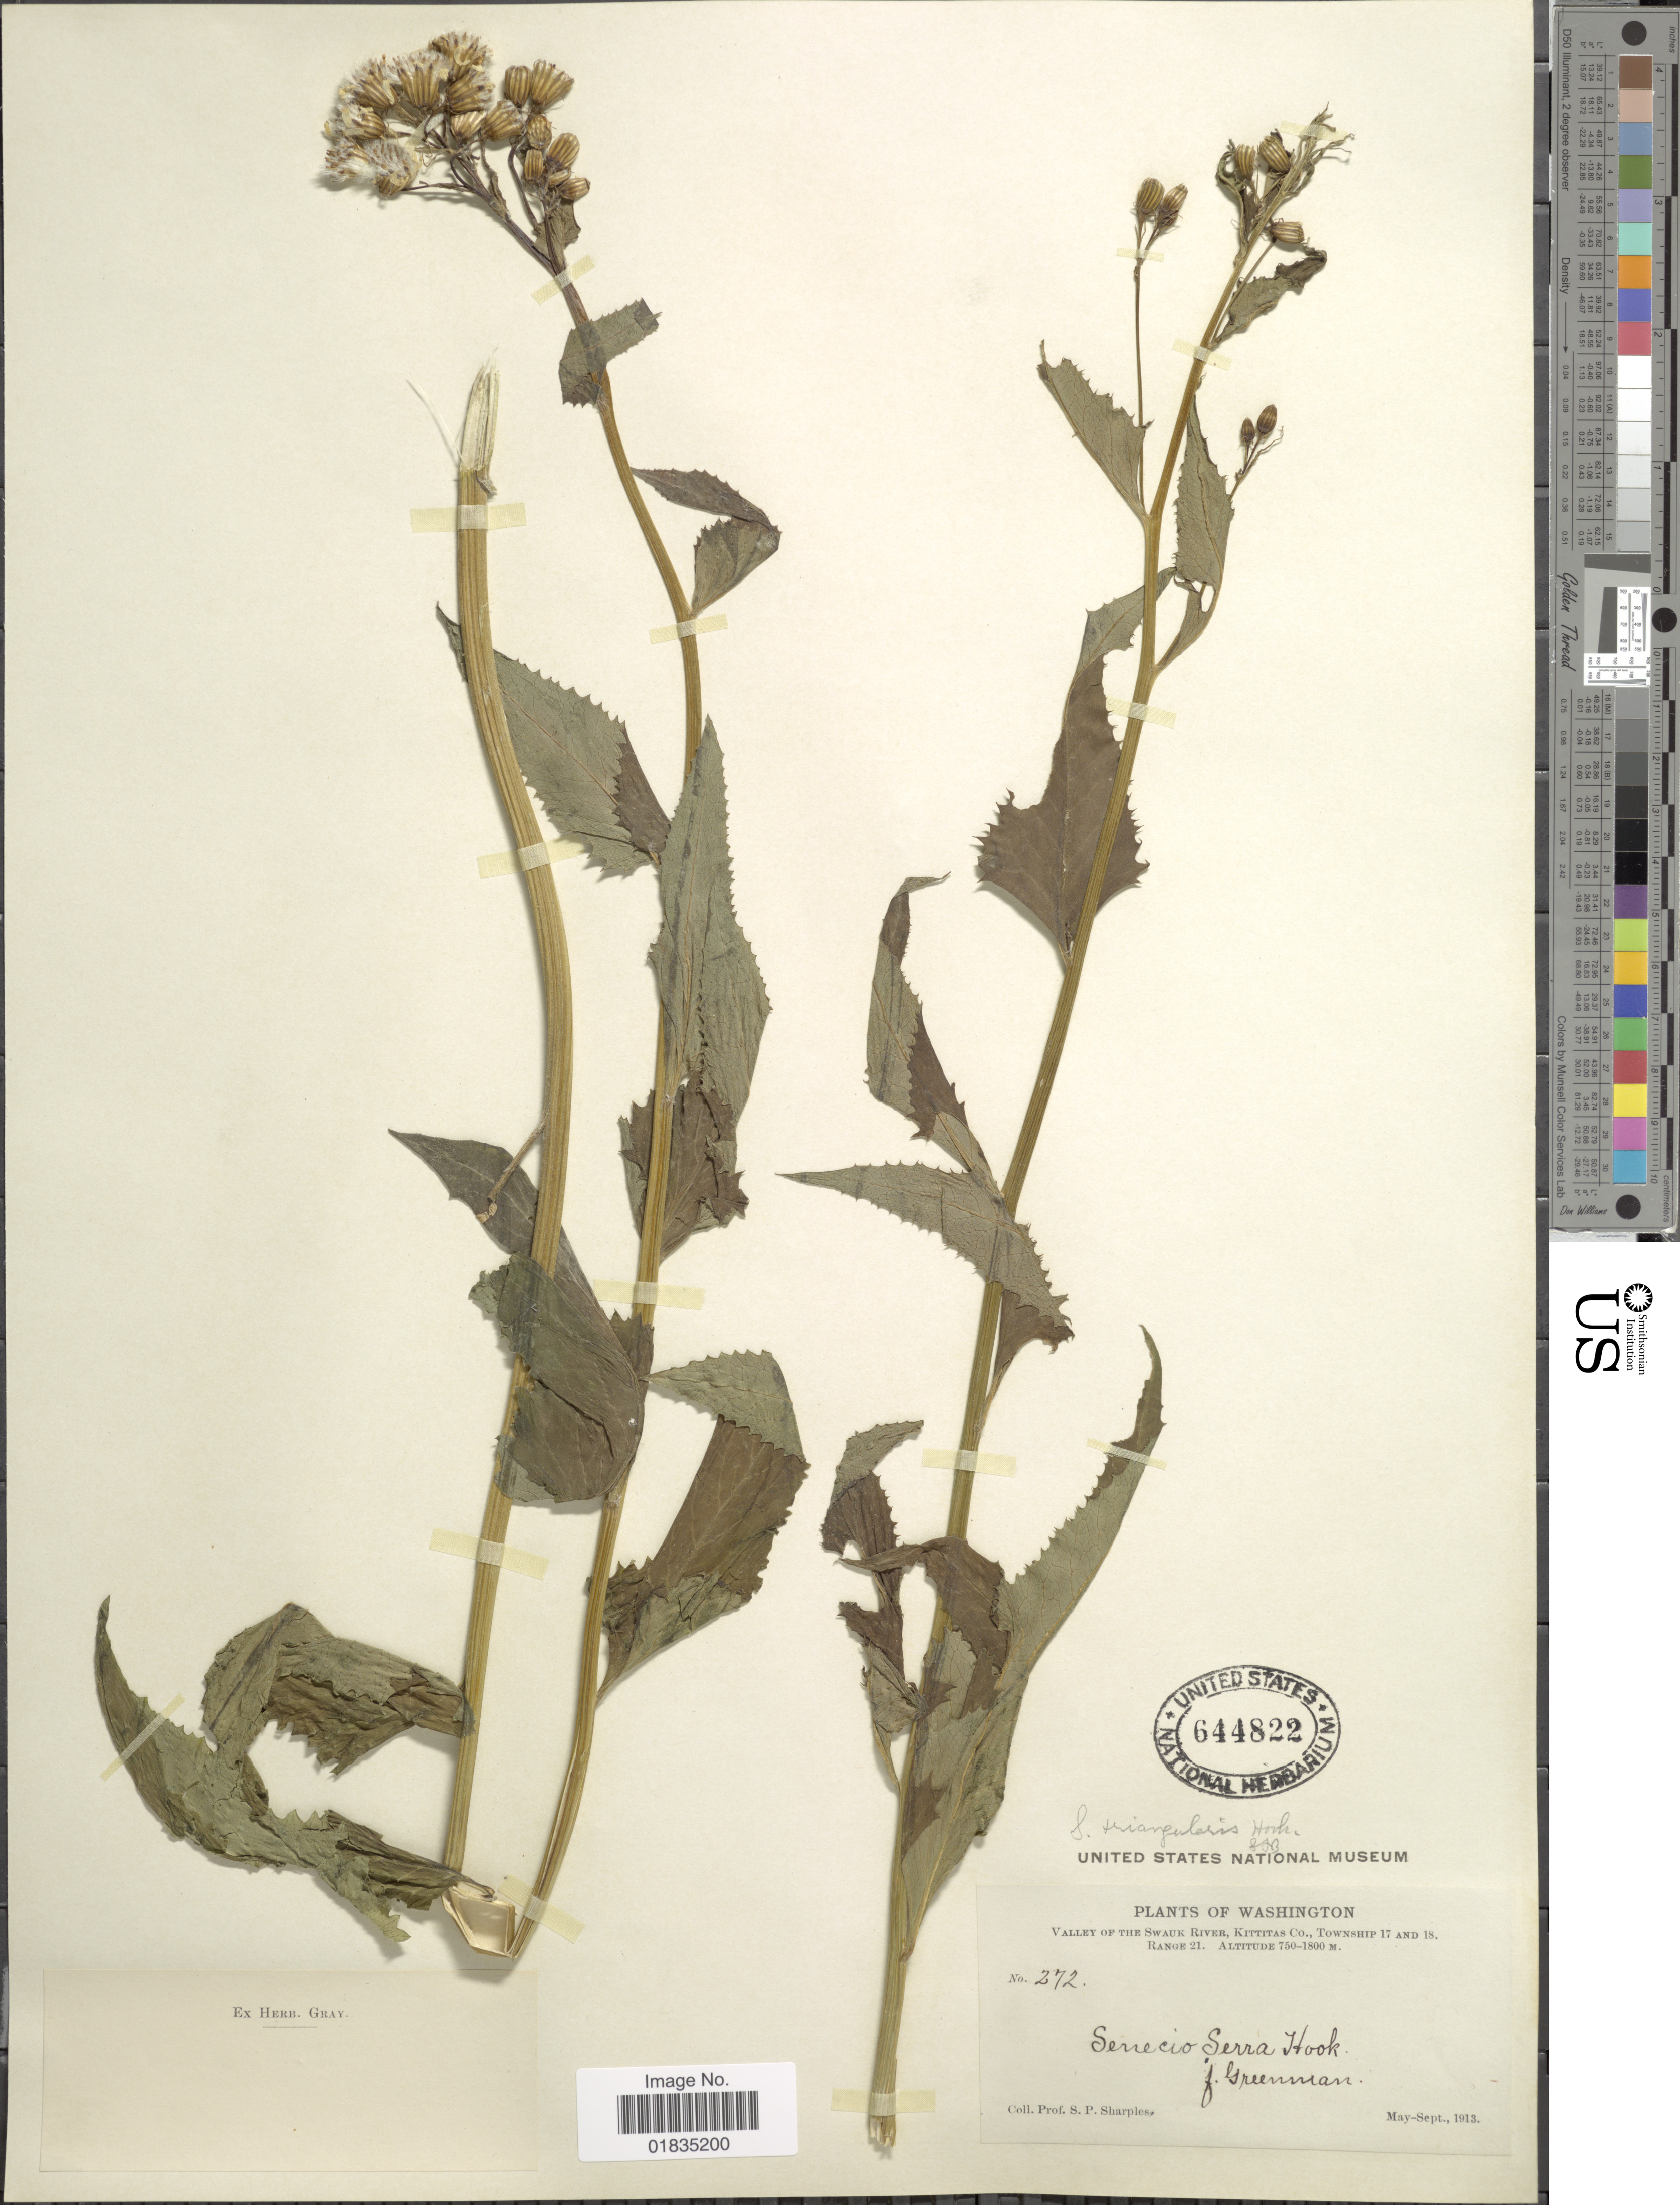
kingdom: Plantae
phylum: Tracheophyta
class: Magnoliopsida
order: Asterales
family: Asteraceae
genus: Senecio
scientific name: Senecio serra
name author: Hook.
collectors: S. Sharples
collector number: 272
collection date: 1913-05/1913-09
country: United States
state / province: Washington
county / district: Kittitas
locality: Valley of the Swauk River, Kittitas Co., Township 17 and 18 Range 21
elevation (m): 750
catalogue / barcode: US 644822